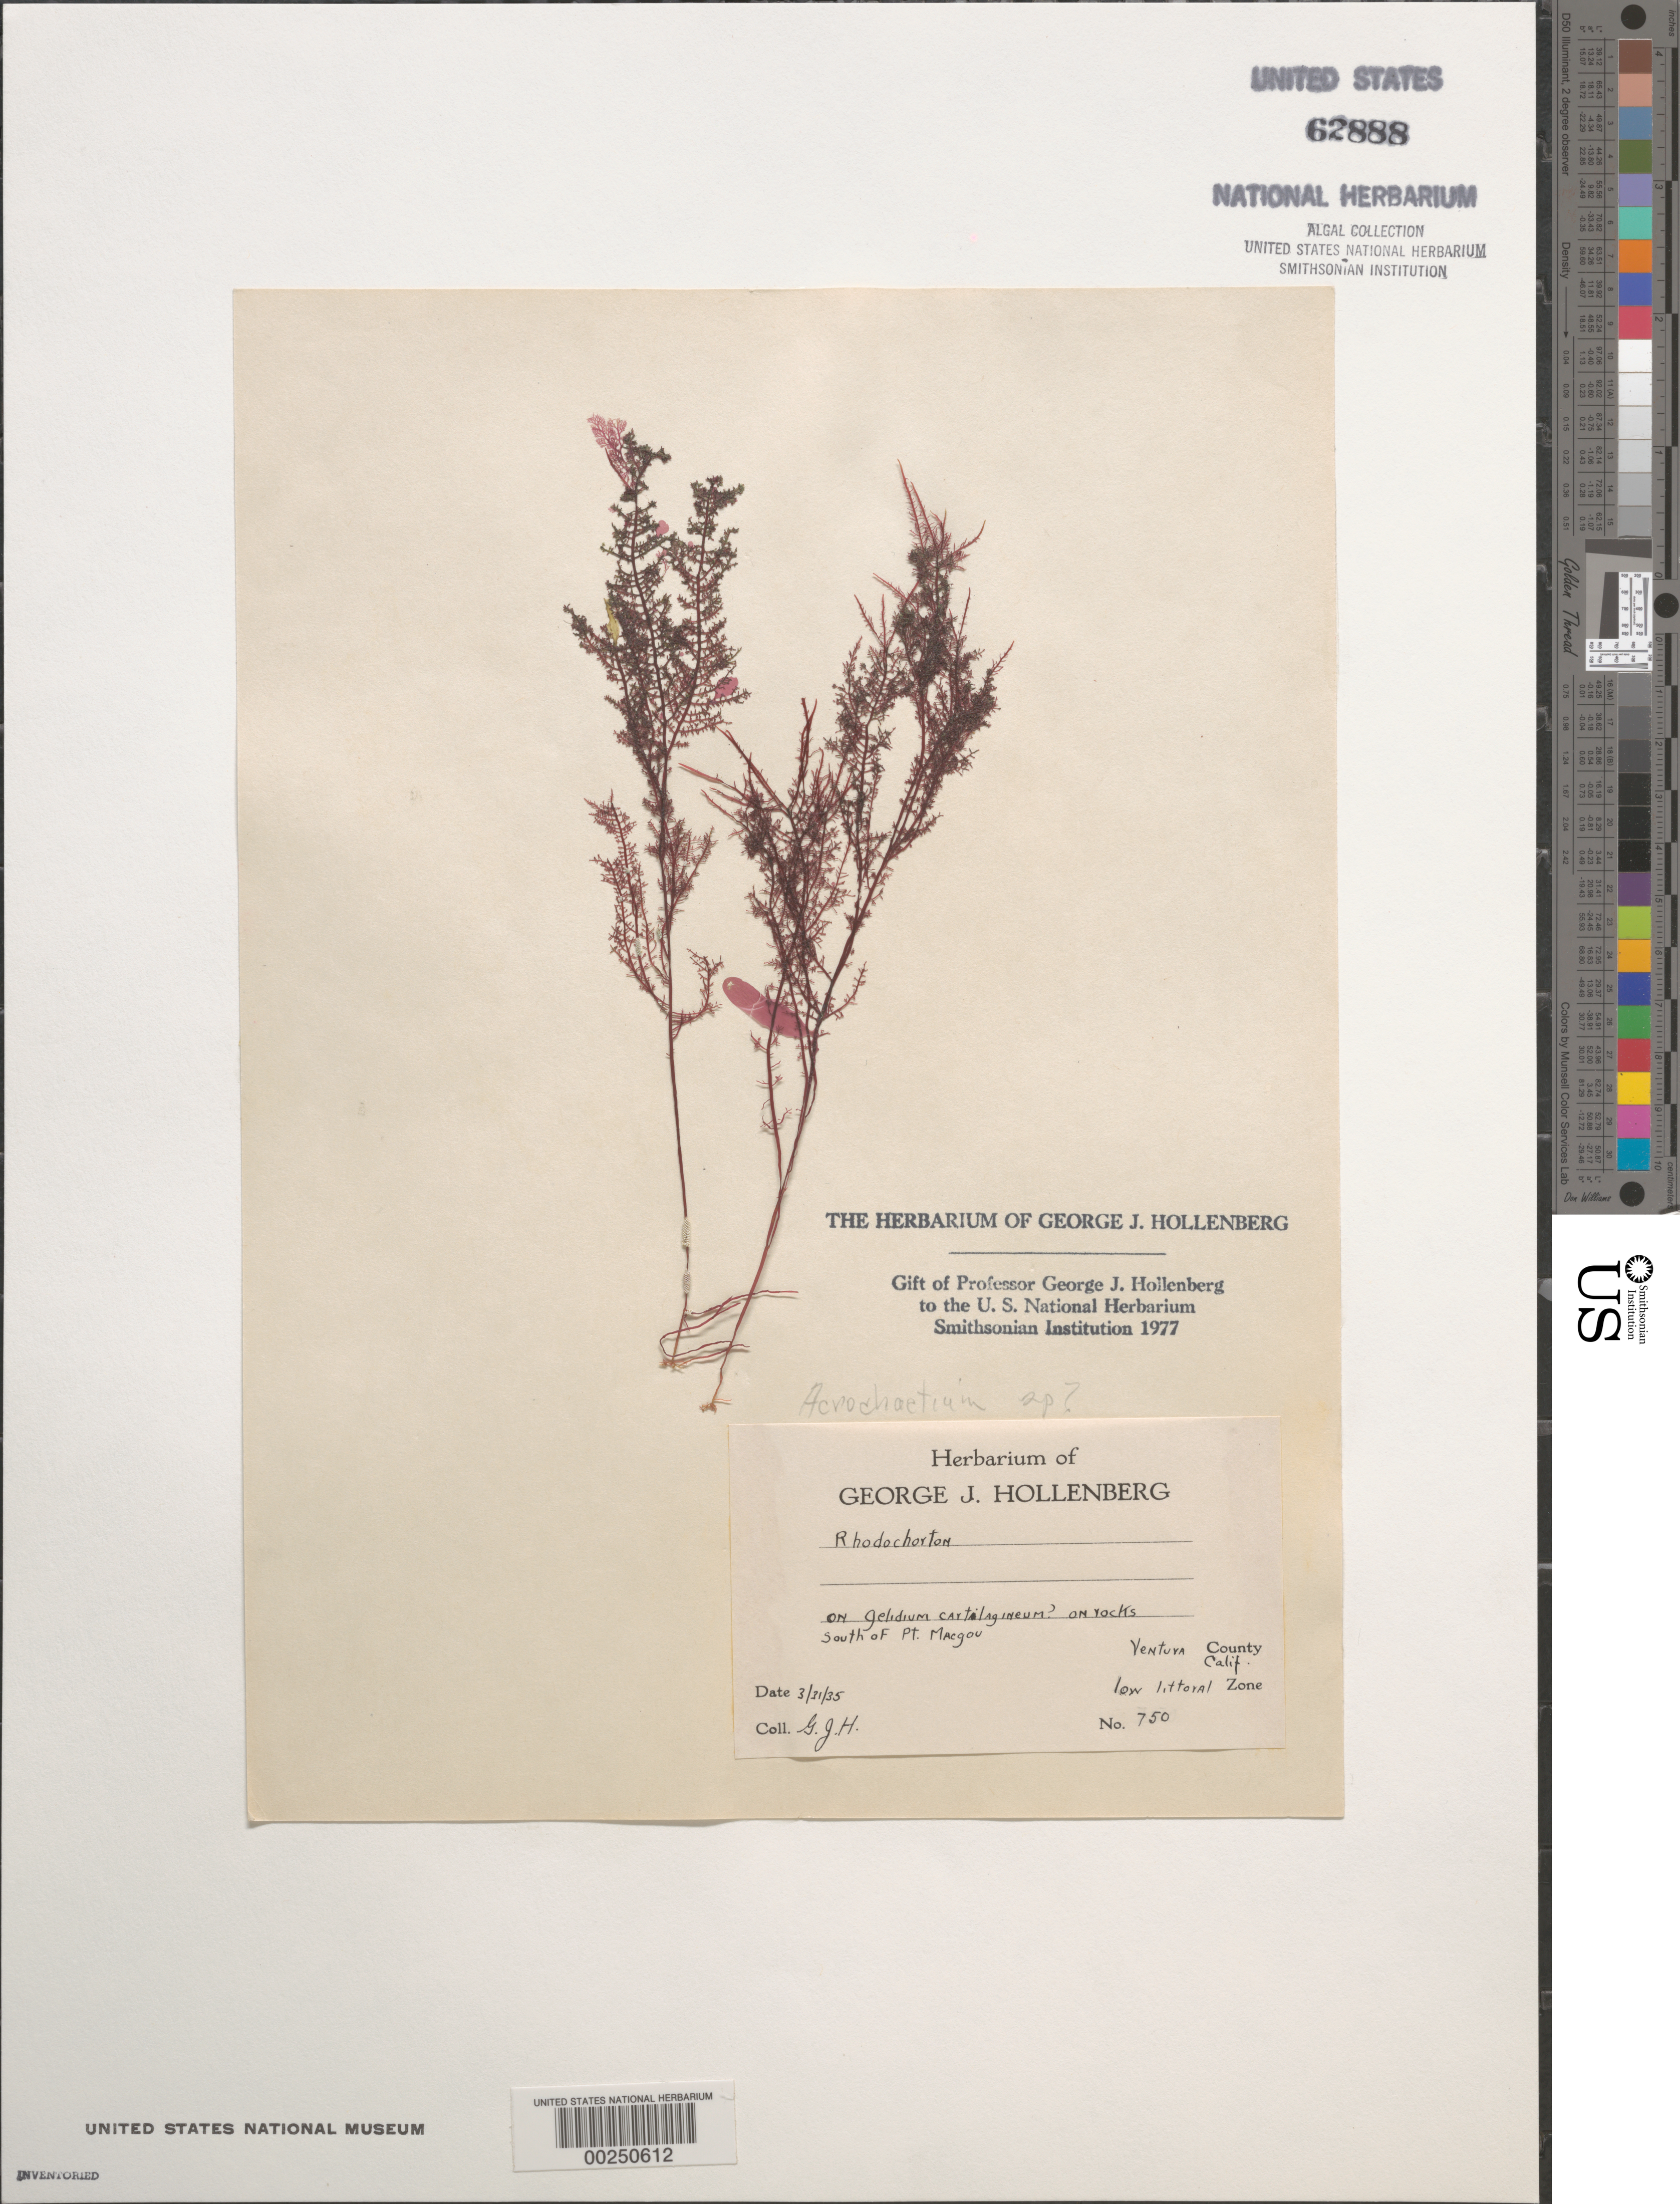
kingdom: Plantae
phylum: Rhodophyta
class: Florideophyceae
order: Acrochaetiales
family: Acrochaetiaceae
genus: Acrochaetium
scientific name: Acrochaetium sp.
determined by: Hollenberg, George J.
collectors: G. Hollenberg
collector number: GJH 750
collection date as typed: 31 Mar 1935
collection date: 1935-03-31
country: United States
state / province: California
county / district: Ventura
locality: South of Point Mugu (Pt. Macgou)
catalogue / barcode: US 62888